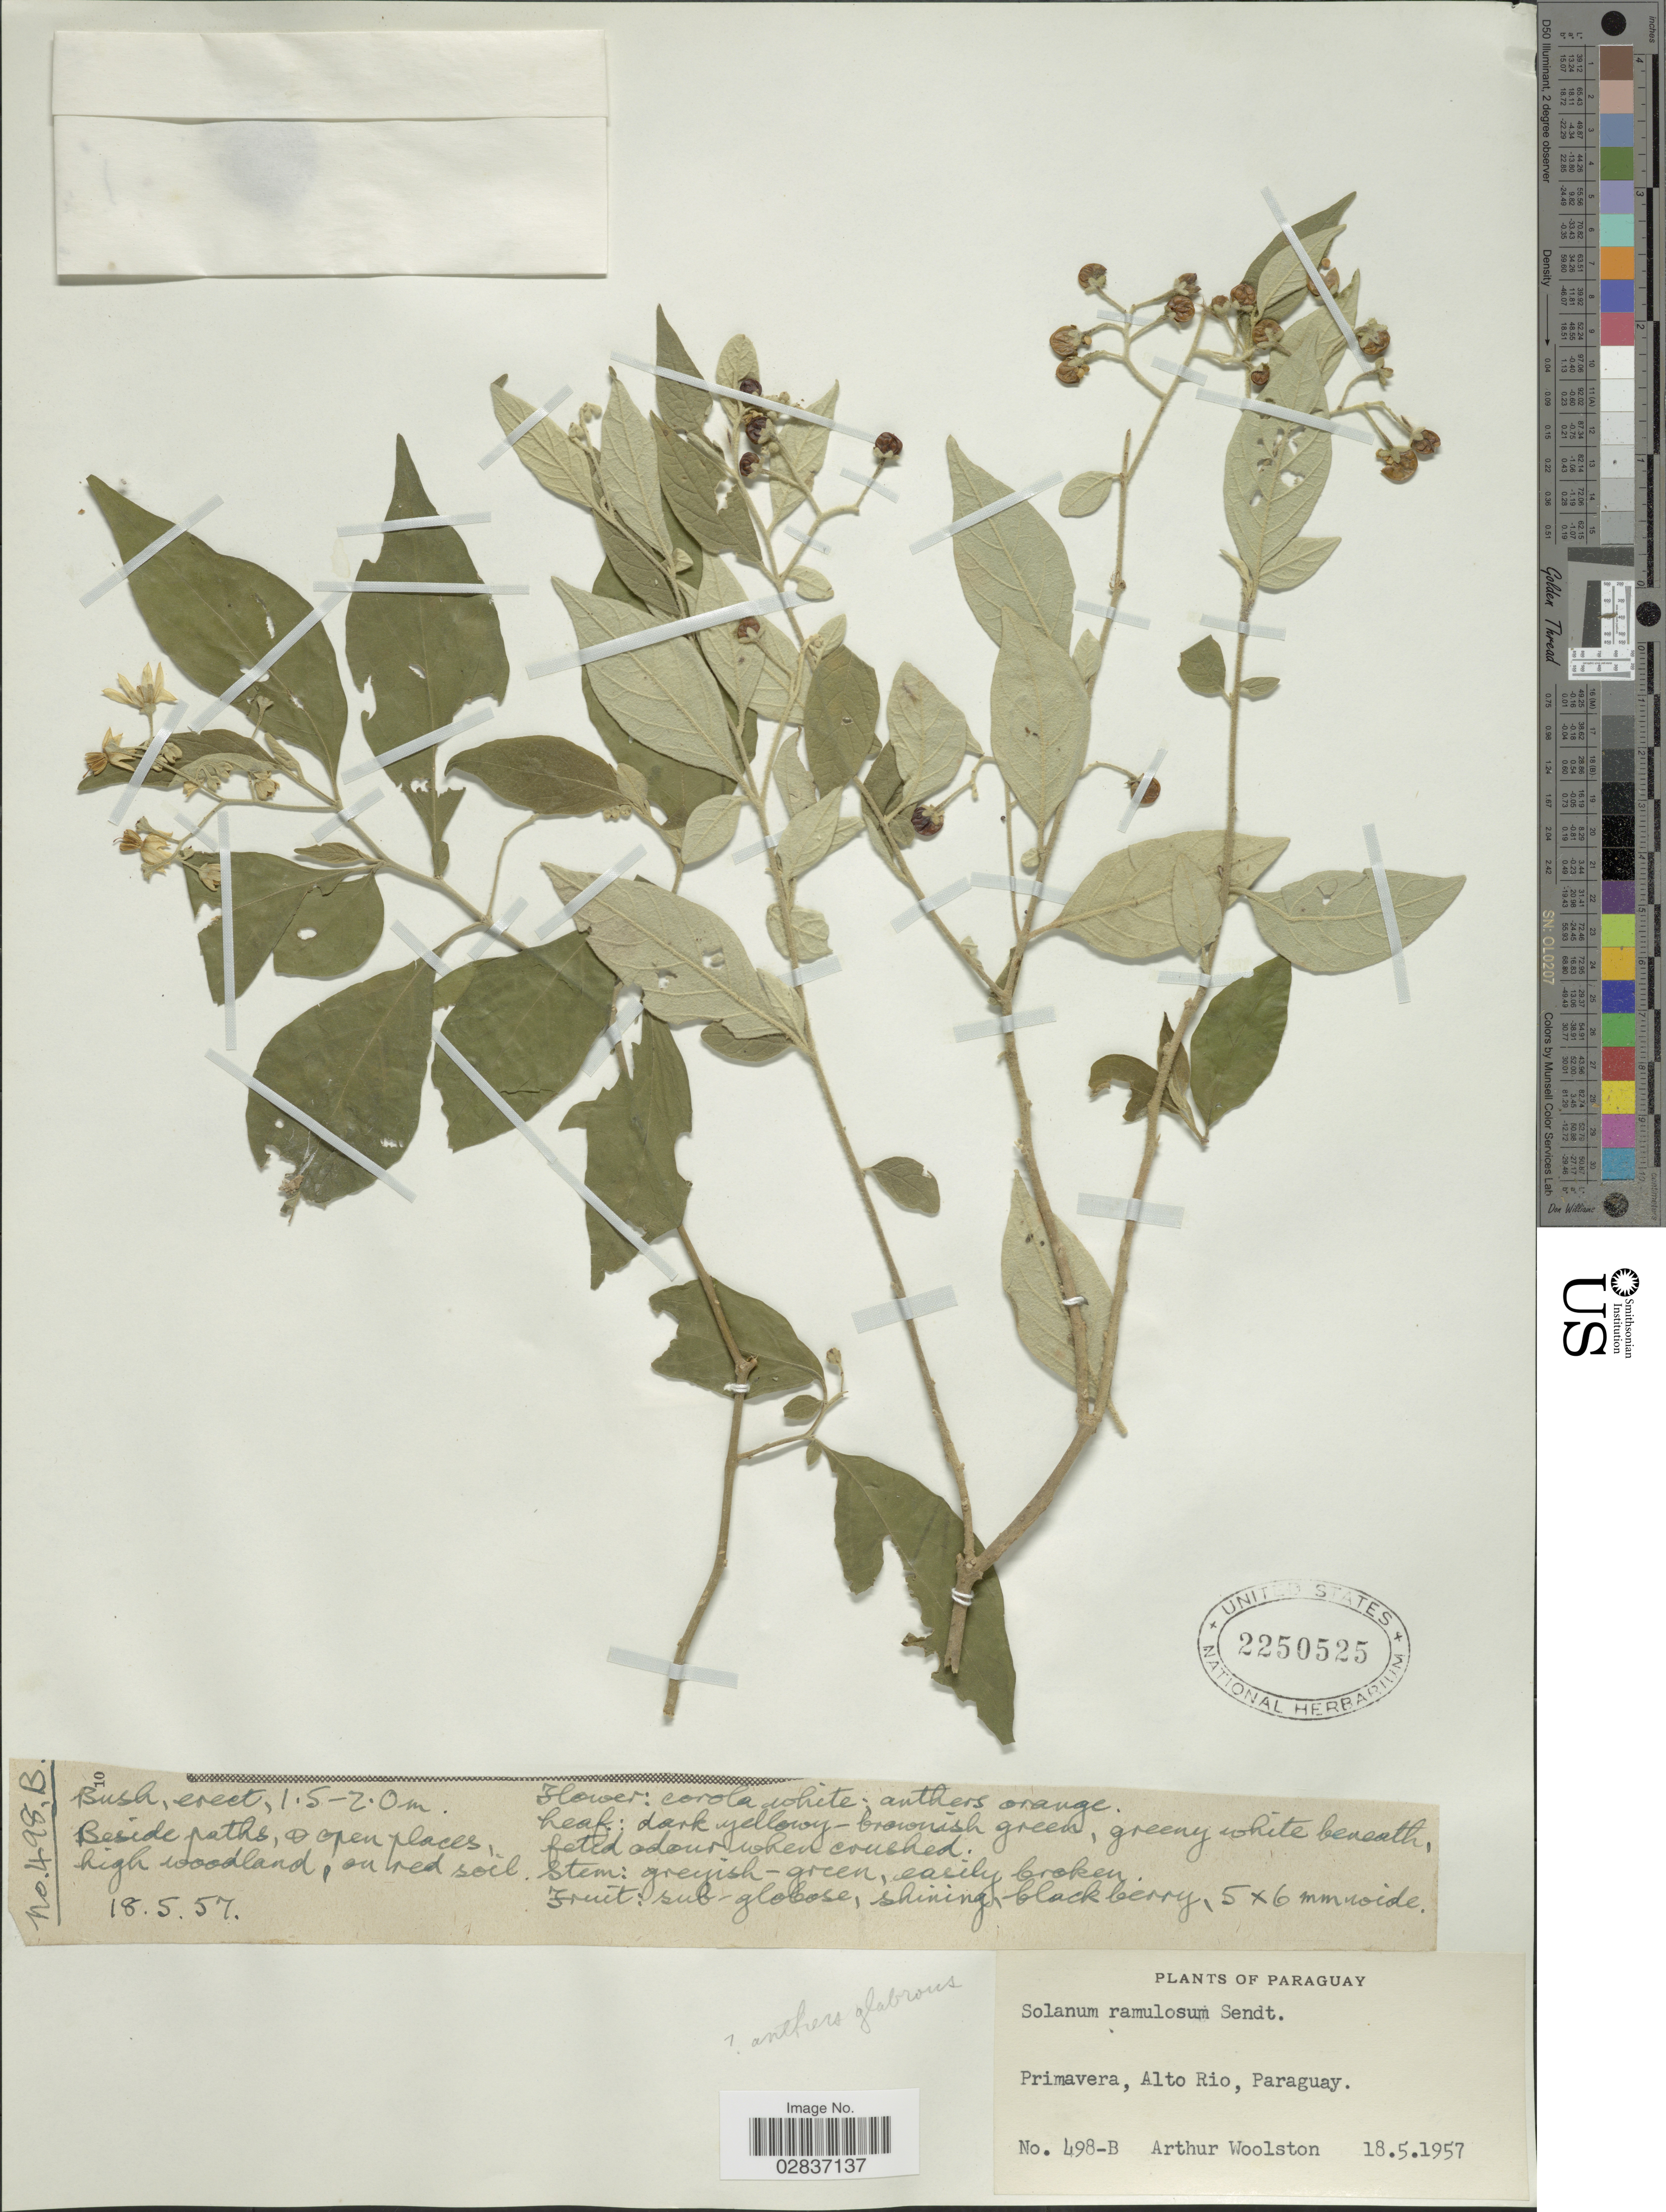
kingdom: Plantae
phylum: Tracheophyta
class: Magnoliopsida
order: Solanales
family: Solanaceae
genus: Solanum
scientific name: Solanum ramulosum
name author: Sendtn.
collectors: A. L. Woolston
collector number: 498-B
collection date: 1957-05-18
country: Paraguay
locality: Primavera, Alto Rio.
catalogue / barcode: US 2250525